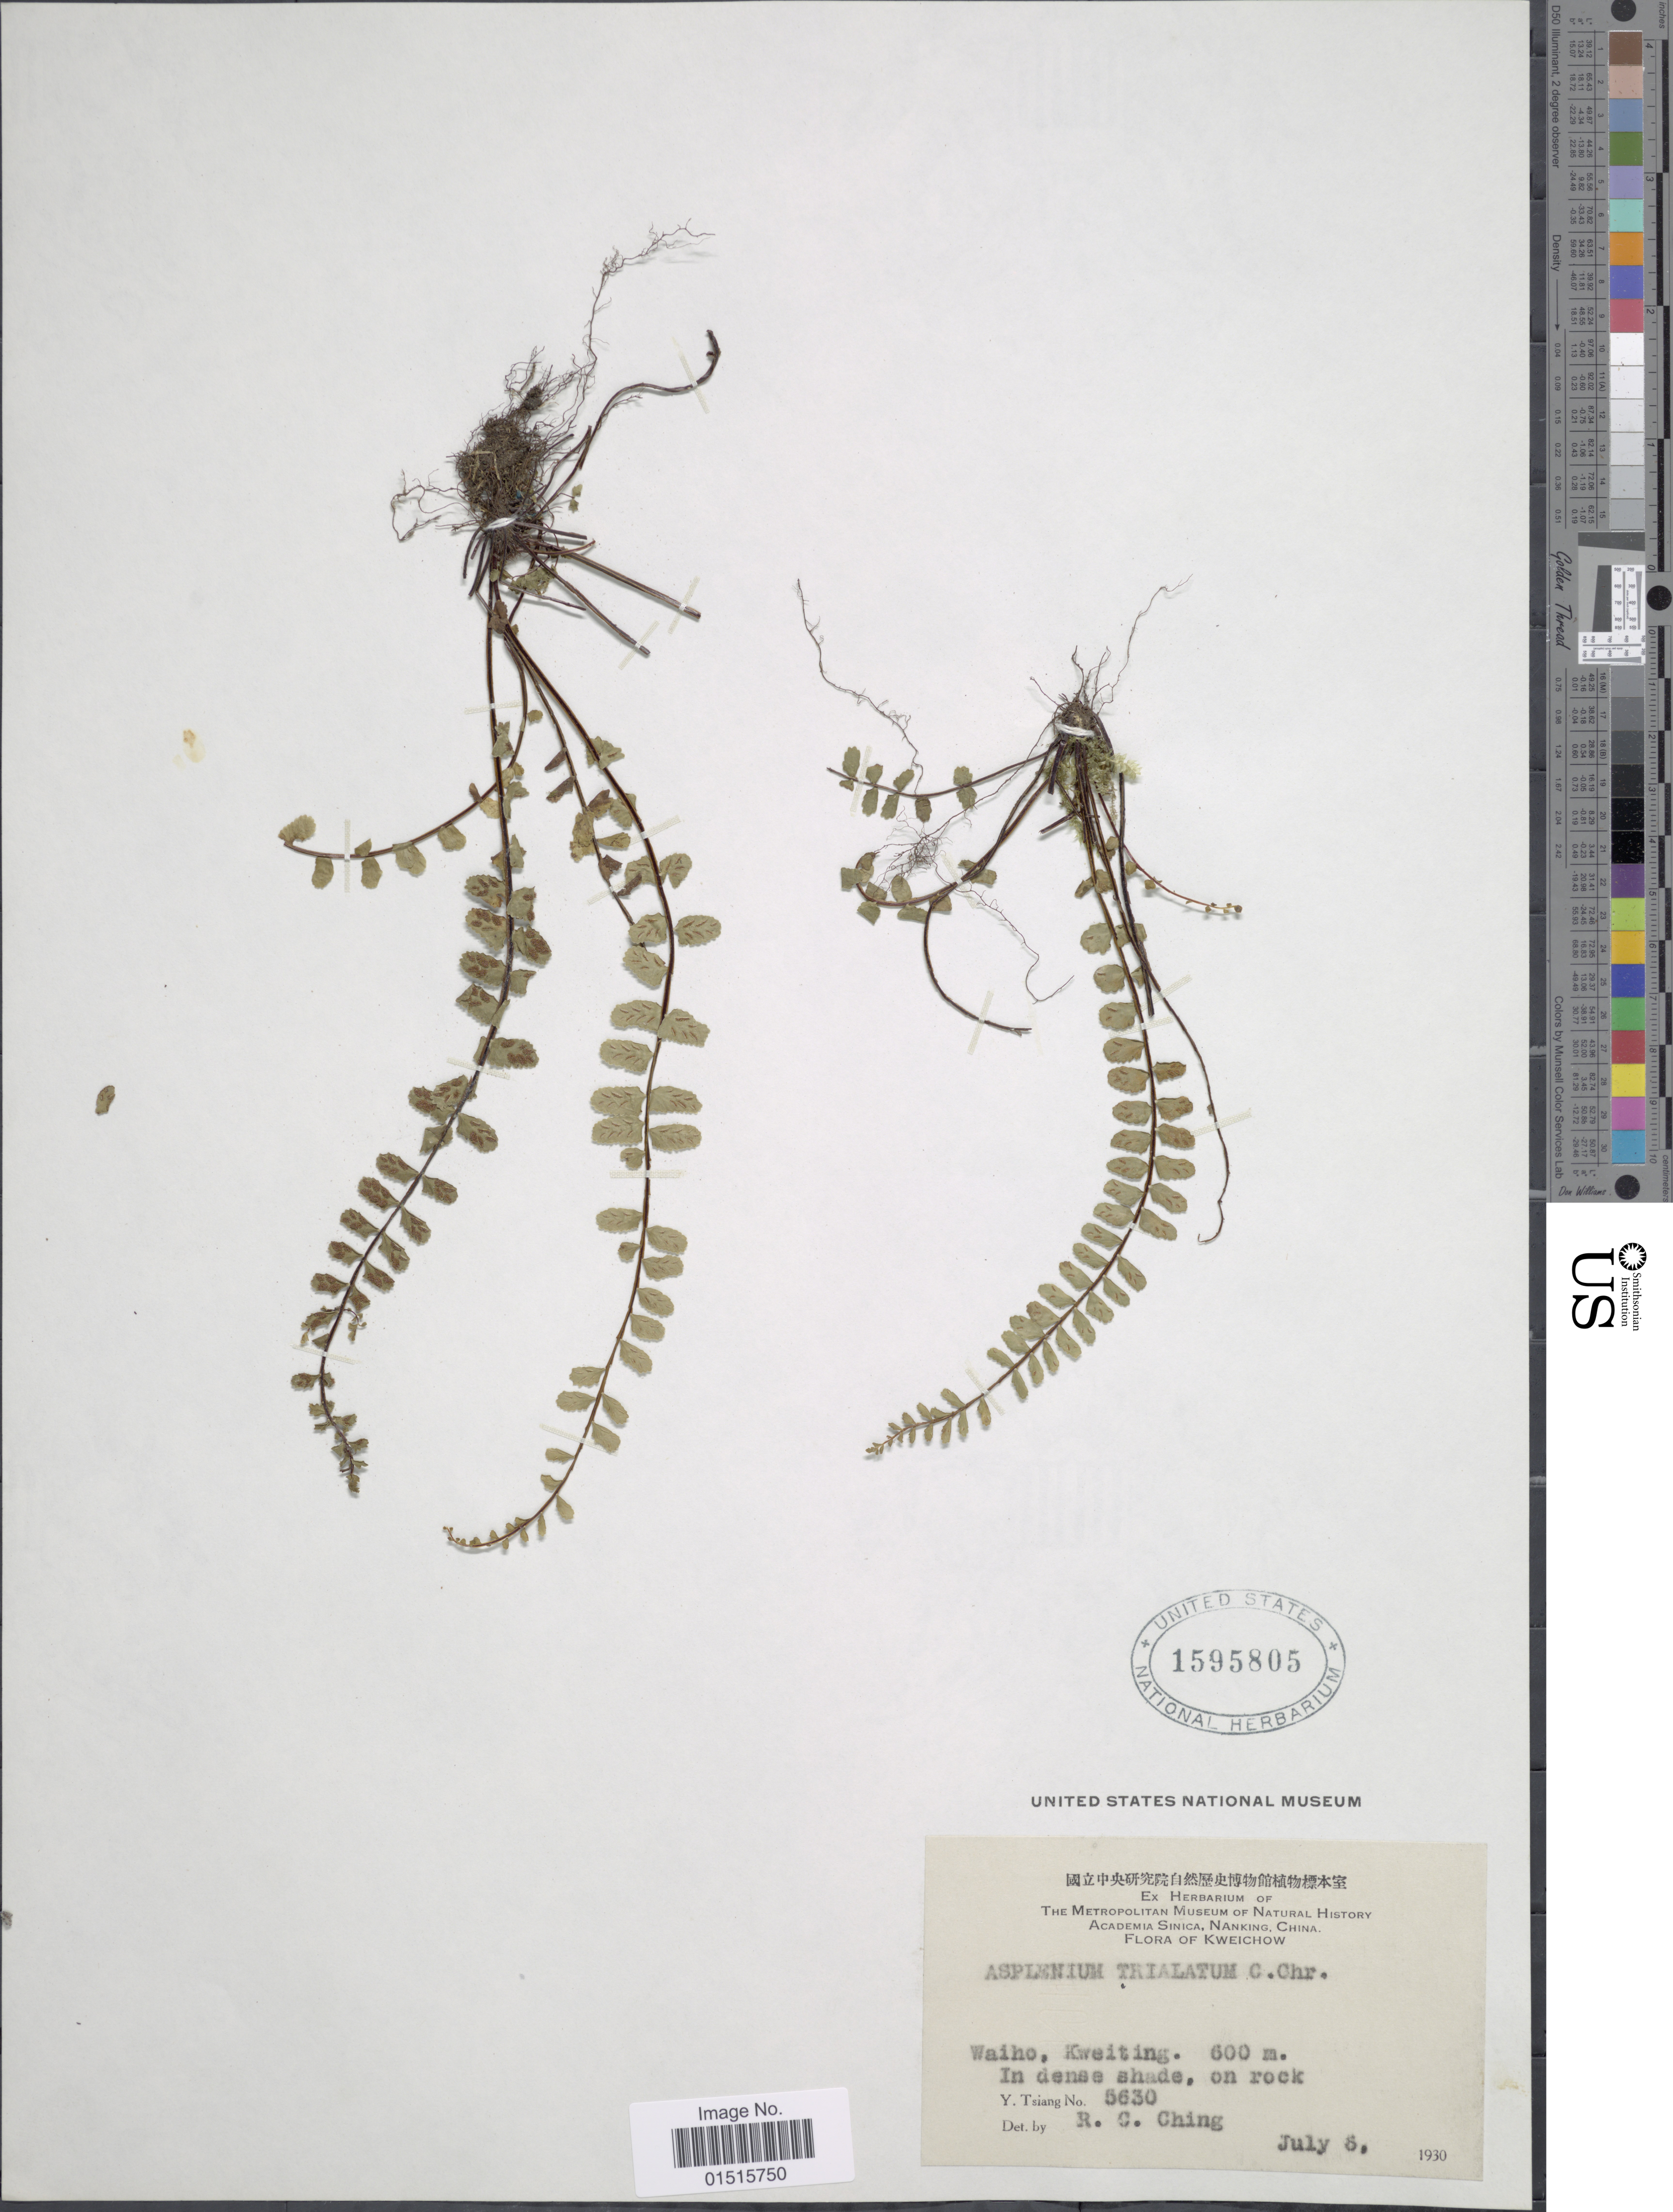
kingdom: Plantae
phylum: Tracheophyta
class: Polypodiopsida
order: Polypodiales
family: Aspleniaceae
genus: Asplenium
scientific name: Asplenium trialatum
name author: C. Chr.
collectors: Y. Tsiang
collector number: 5630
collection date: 1930-07-08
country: China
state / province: Guizhou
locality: Waiho, Kweiting, in dense shade , on rock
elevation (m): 600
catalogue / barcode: US 1595805